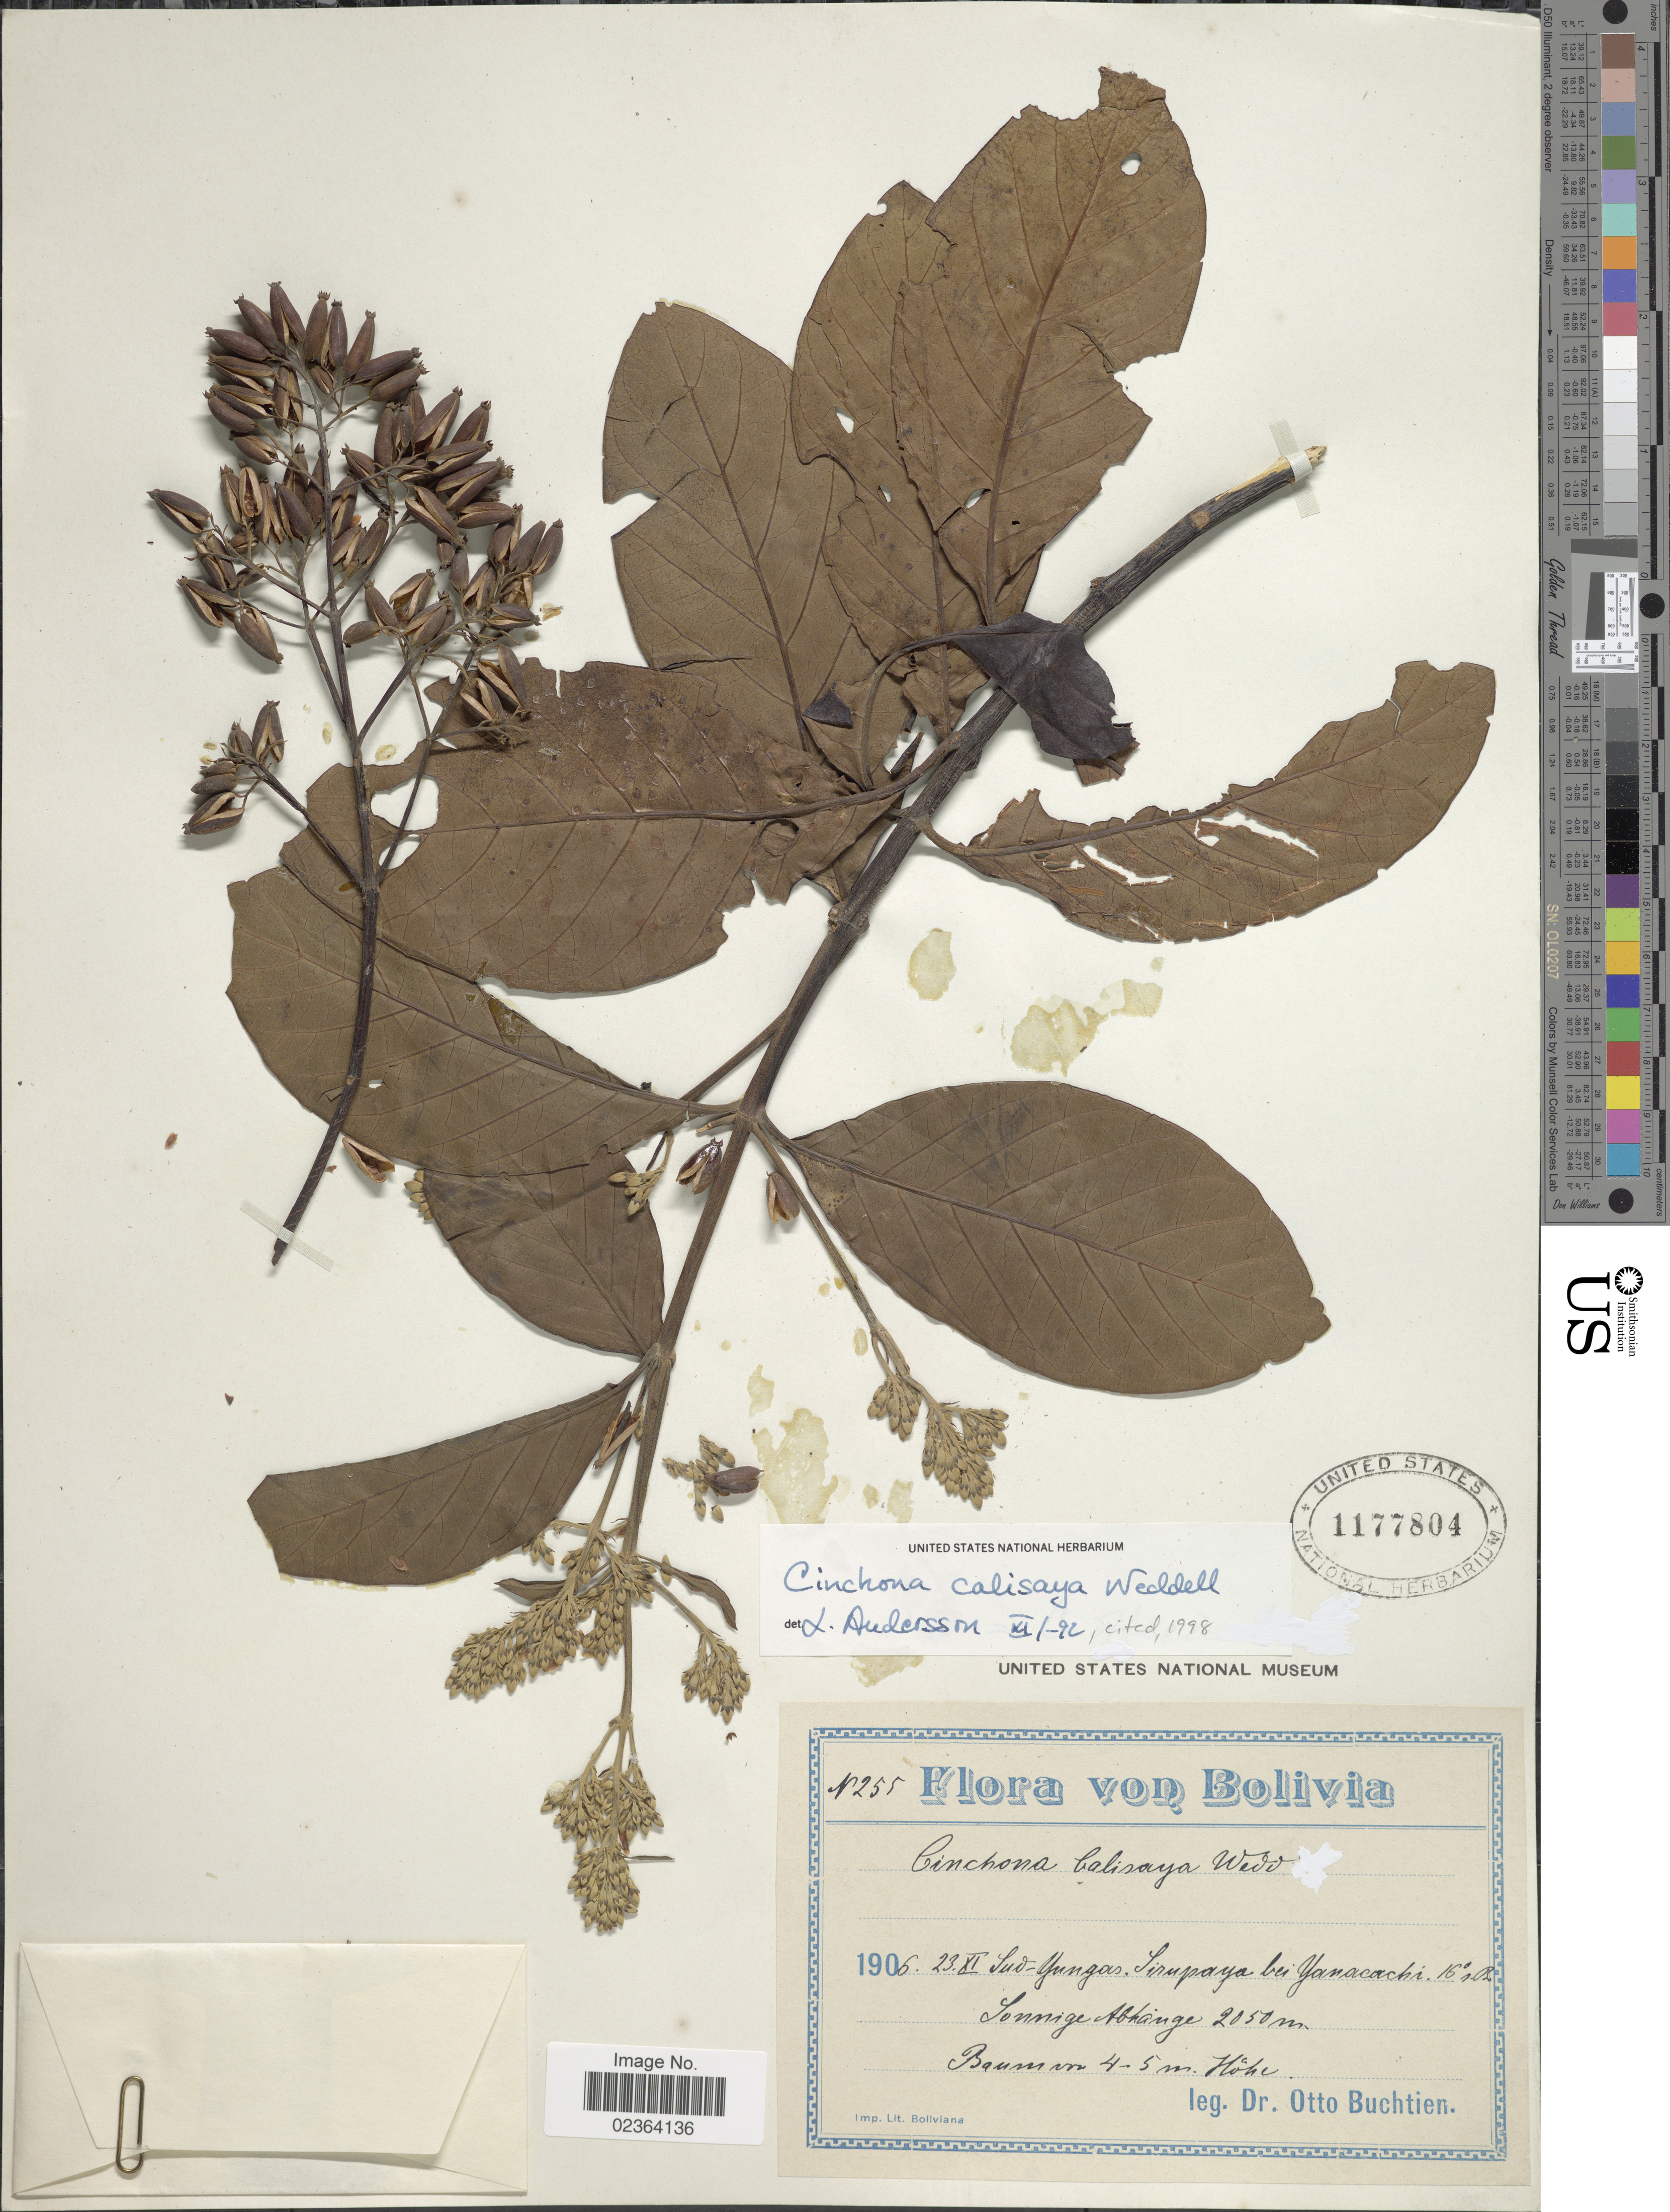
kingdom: Plantae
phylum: Tracheophyta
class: Magnoliopsida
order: Gentianales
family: Rubiaceae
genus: Cinchona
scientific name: Cinchona calisaya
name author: Wedd.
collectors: O. Buchtien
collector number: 255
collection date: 1906-11-23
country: Bolivia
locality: Sud-Yungas Sirapaya bei Yanacachi 16° s. Br.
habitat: Sonnige Abhänge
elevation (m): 2050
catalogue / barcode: US 1170804